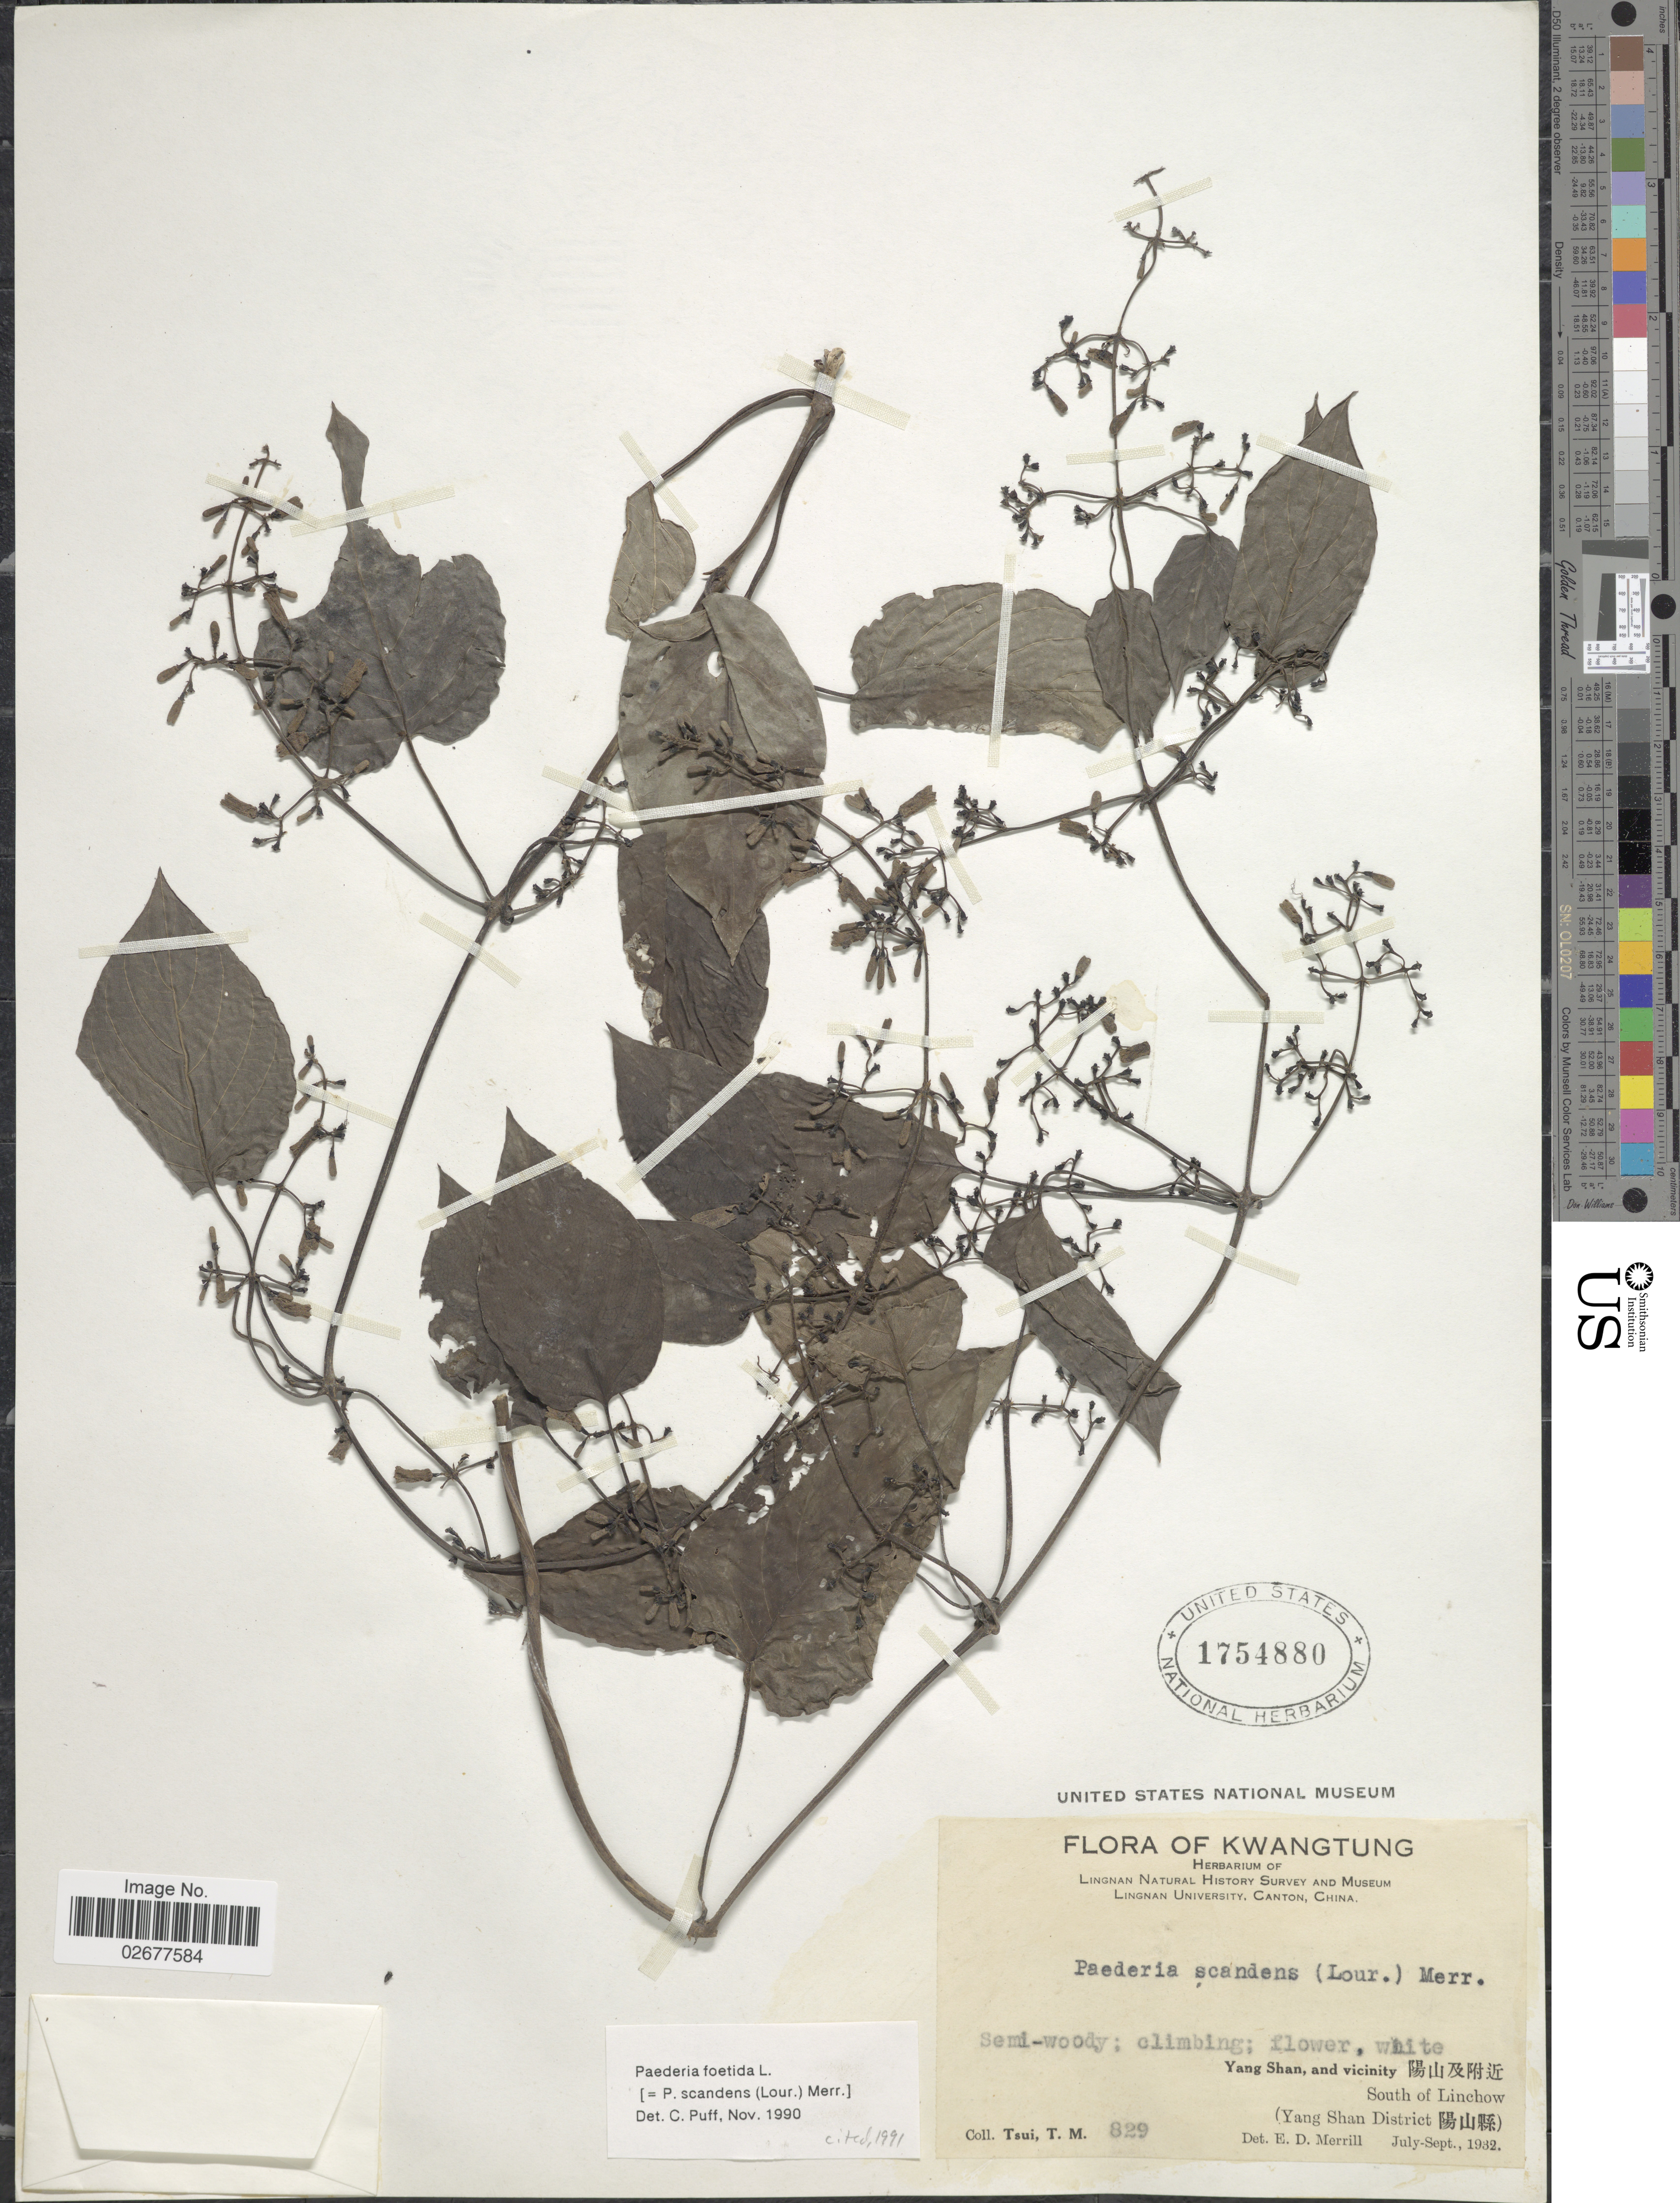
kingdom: Plantae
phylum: Tracheophyta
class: Magnoliopsida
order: Gentianales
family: Rubiaceae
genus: Paederia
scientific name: Paederia foetida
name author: Wall.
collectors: T. Tsui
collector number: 829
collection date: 1932-07/1932-09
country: China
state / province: Guangdong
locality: Kwangtung. Yang Shan, and vicinity. South of Linchow. (Yang Shan District).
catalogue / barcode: US 1754880